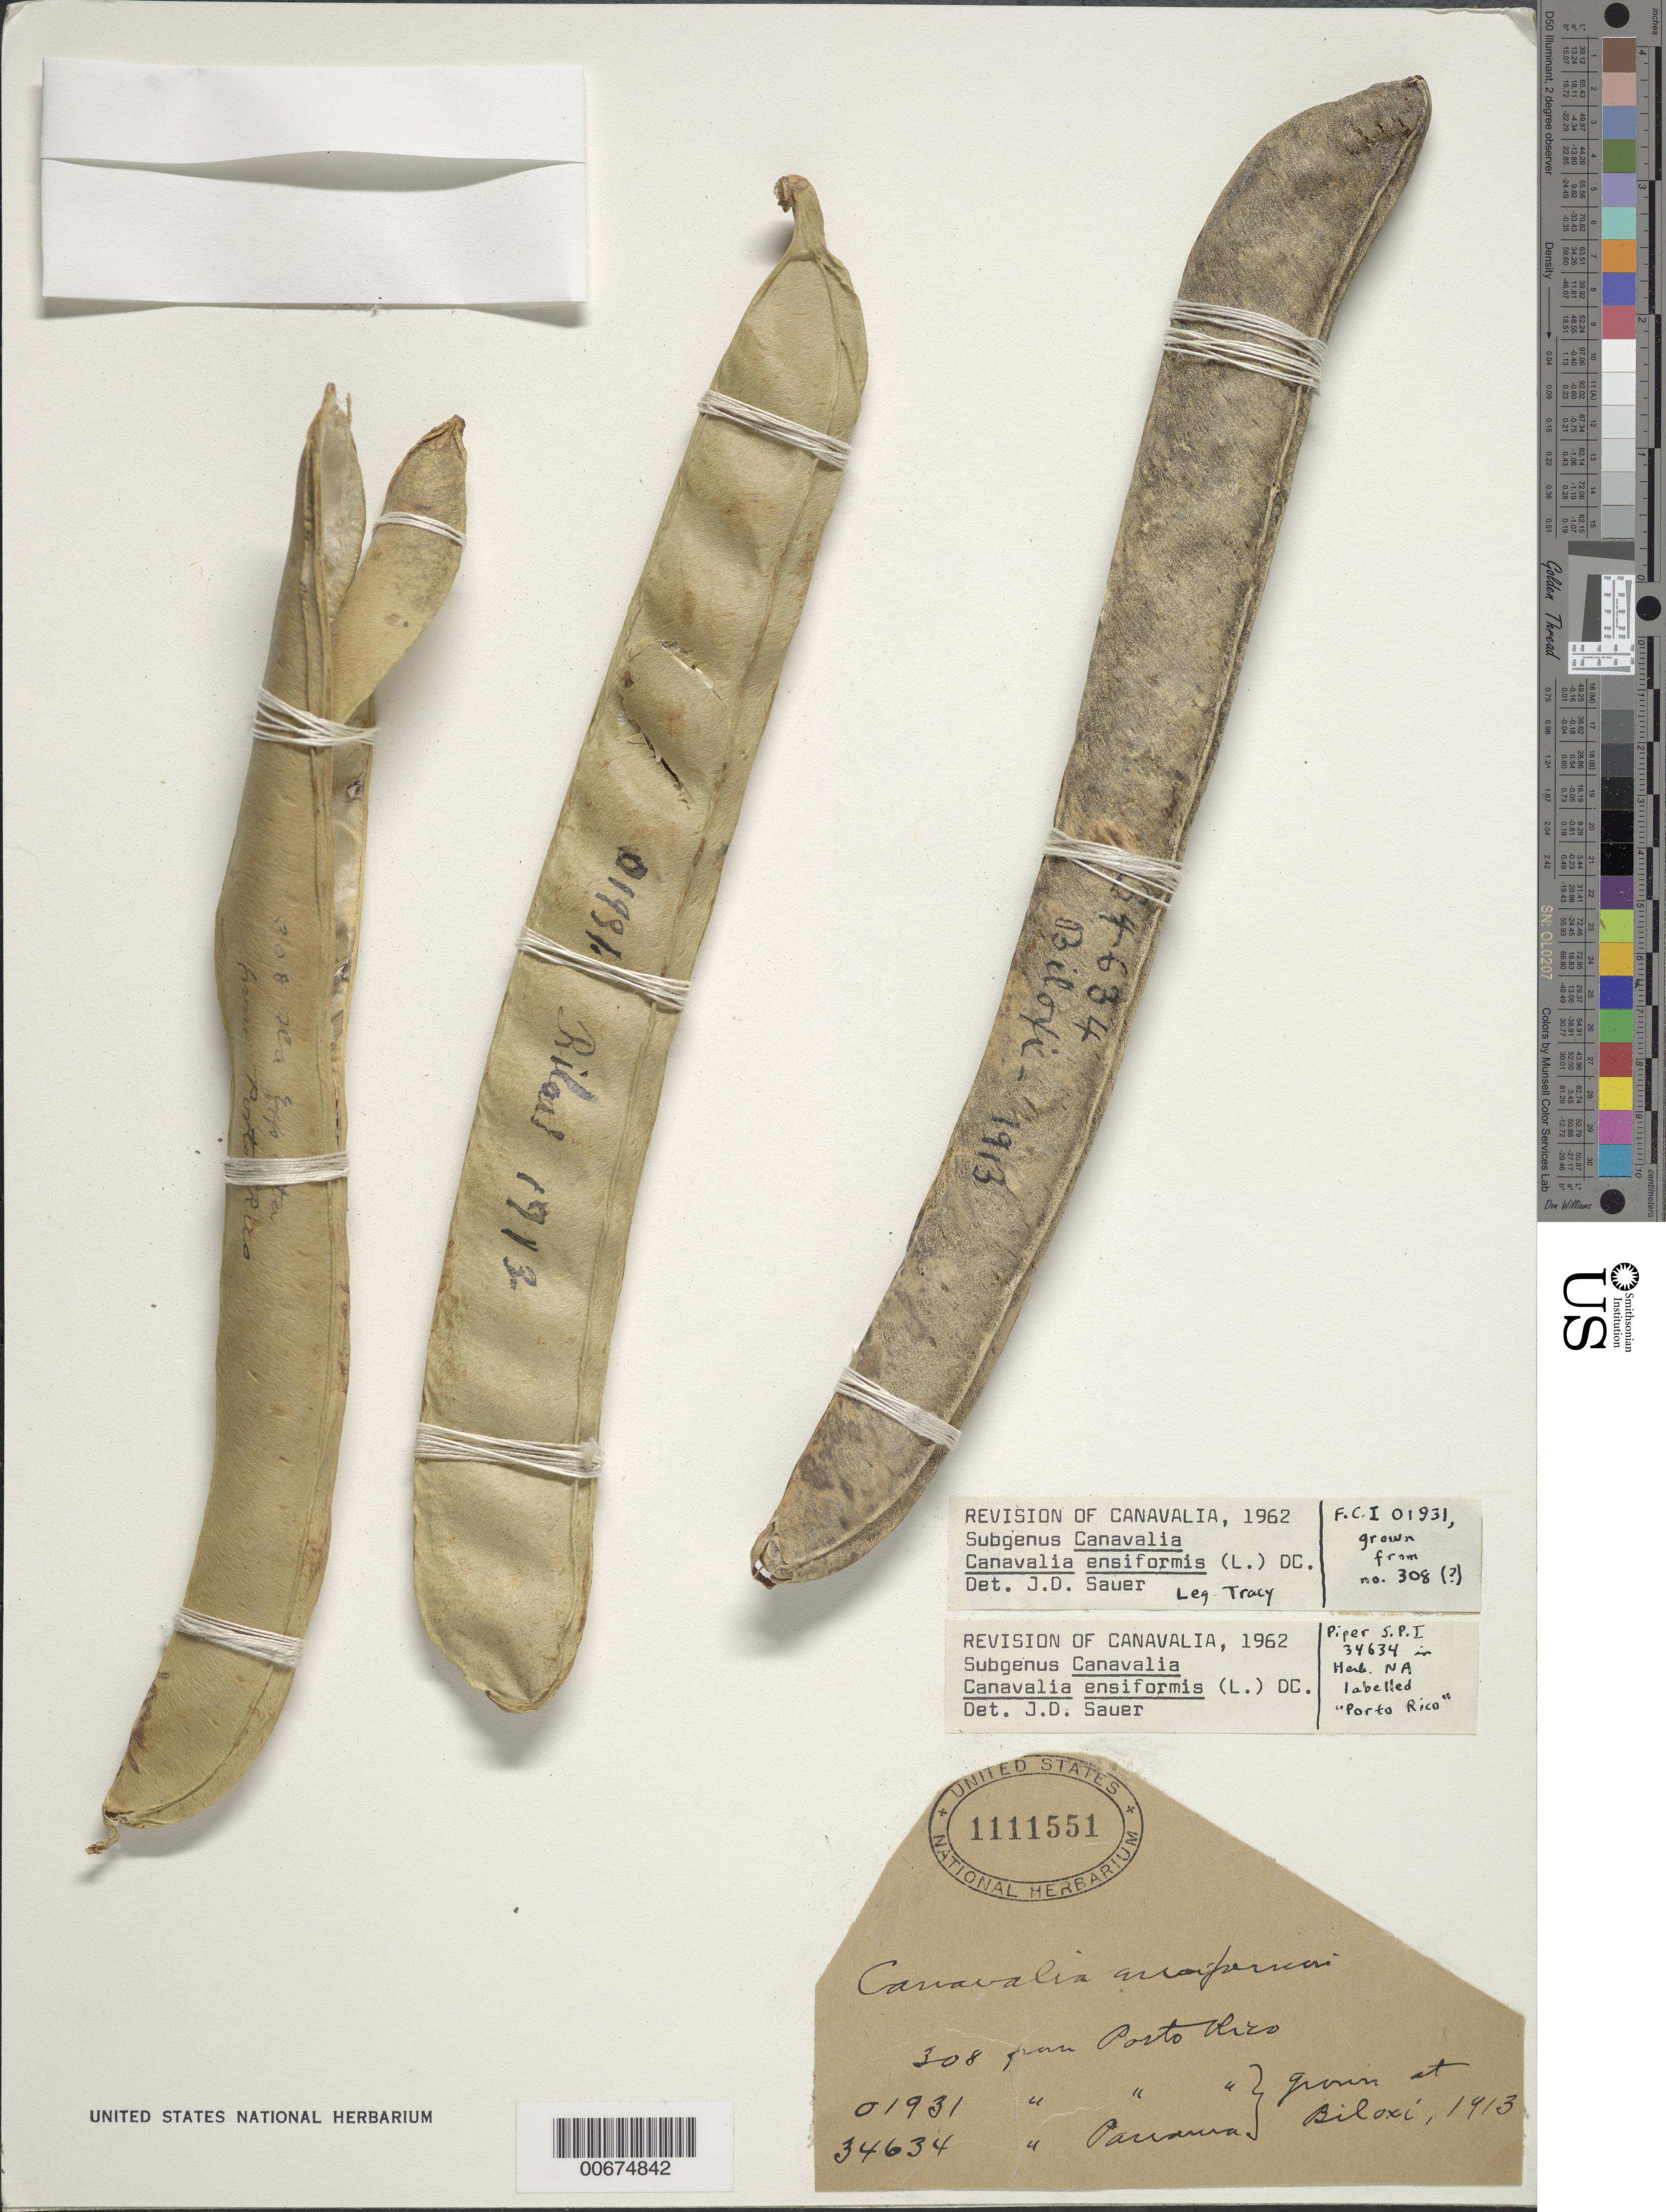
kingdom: Plantae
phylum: Tracheophyta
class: Magnoliopsida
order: Fabales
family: Fabaceae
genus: Canavalia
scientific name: Canavalia ensiformis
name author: (L.) DC.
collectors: -. Tracy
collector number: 308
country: Puerto Rico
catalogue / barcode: US 1111551